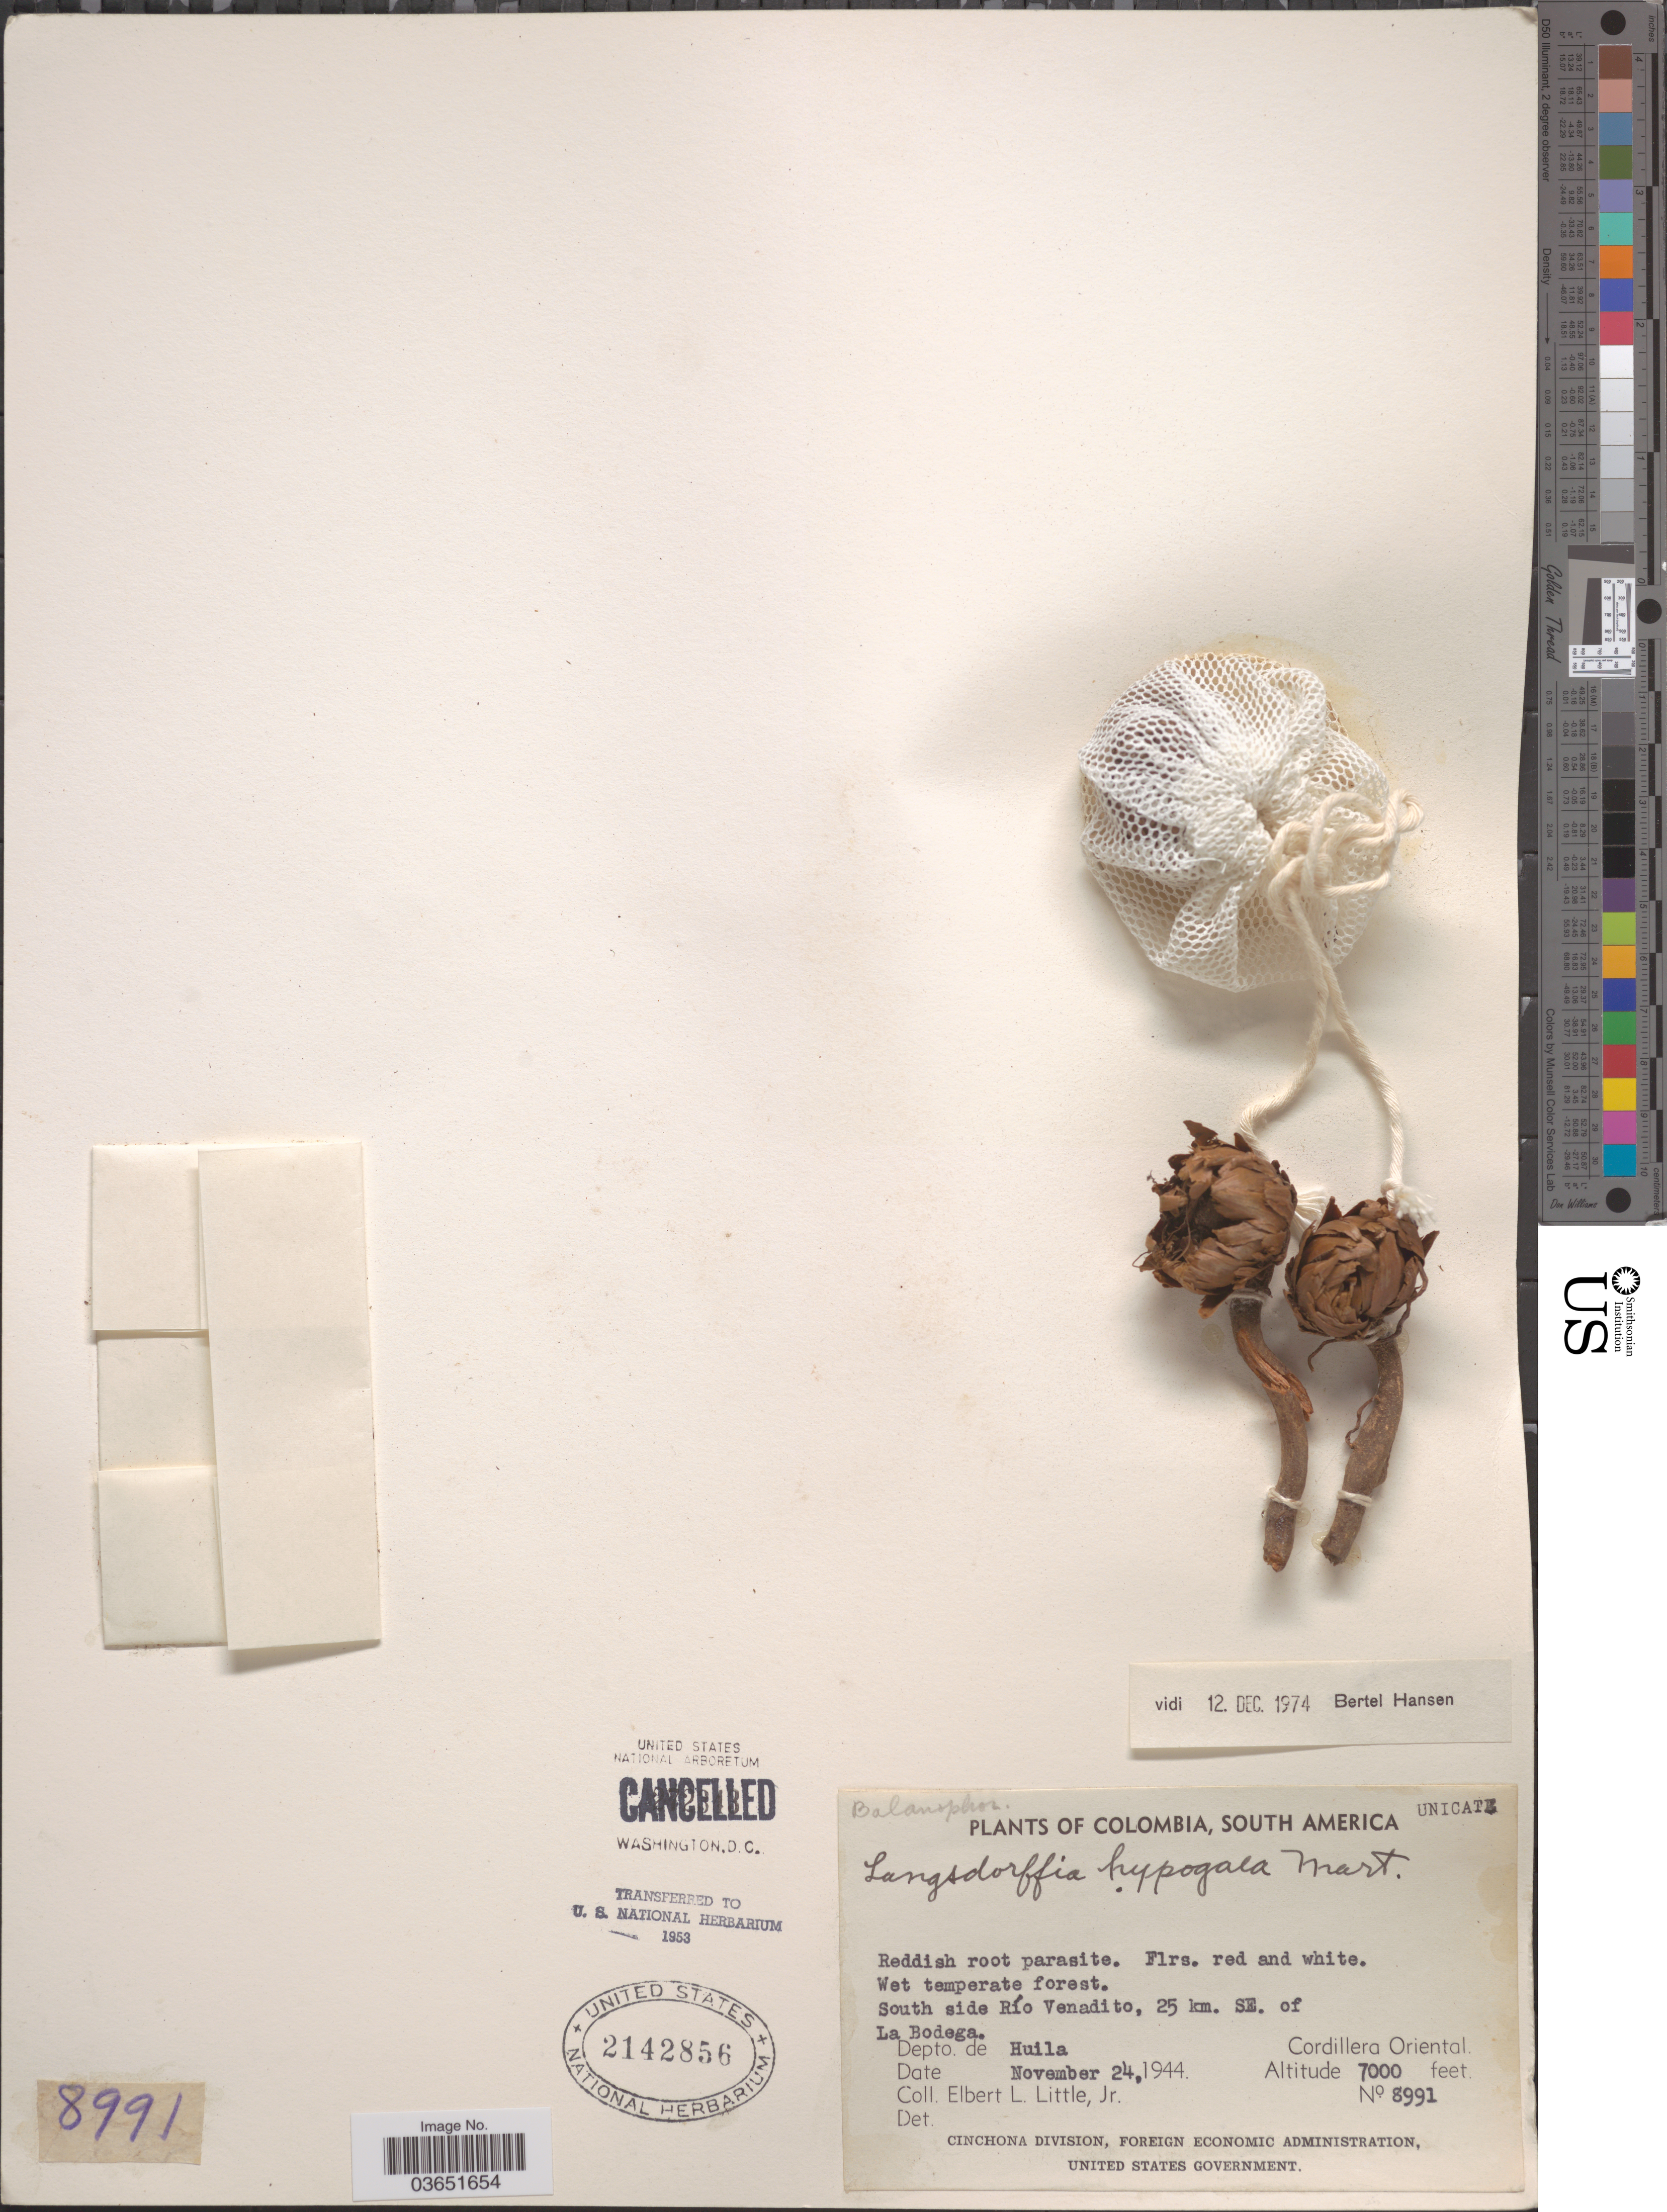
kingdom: Plantae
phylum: Tracheophyta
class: Magnoliopsida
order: Santalales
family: Balanophoraceae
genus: Langsdorffia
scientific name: Langsdorffia hypogaea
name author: Mart.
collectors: E. L. Little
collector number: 8991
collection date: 1944-11-24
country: Colombia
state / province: Huila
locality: South side Río Venadito, 25 km. SE. of La Bodega. Depto. de Huila. Cordillera Oriental.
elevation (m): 2134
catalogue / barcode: US 2142856